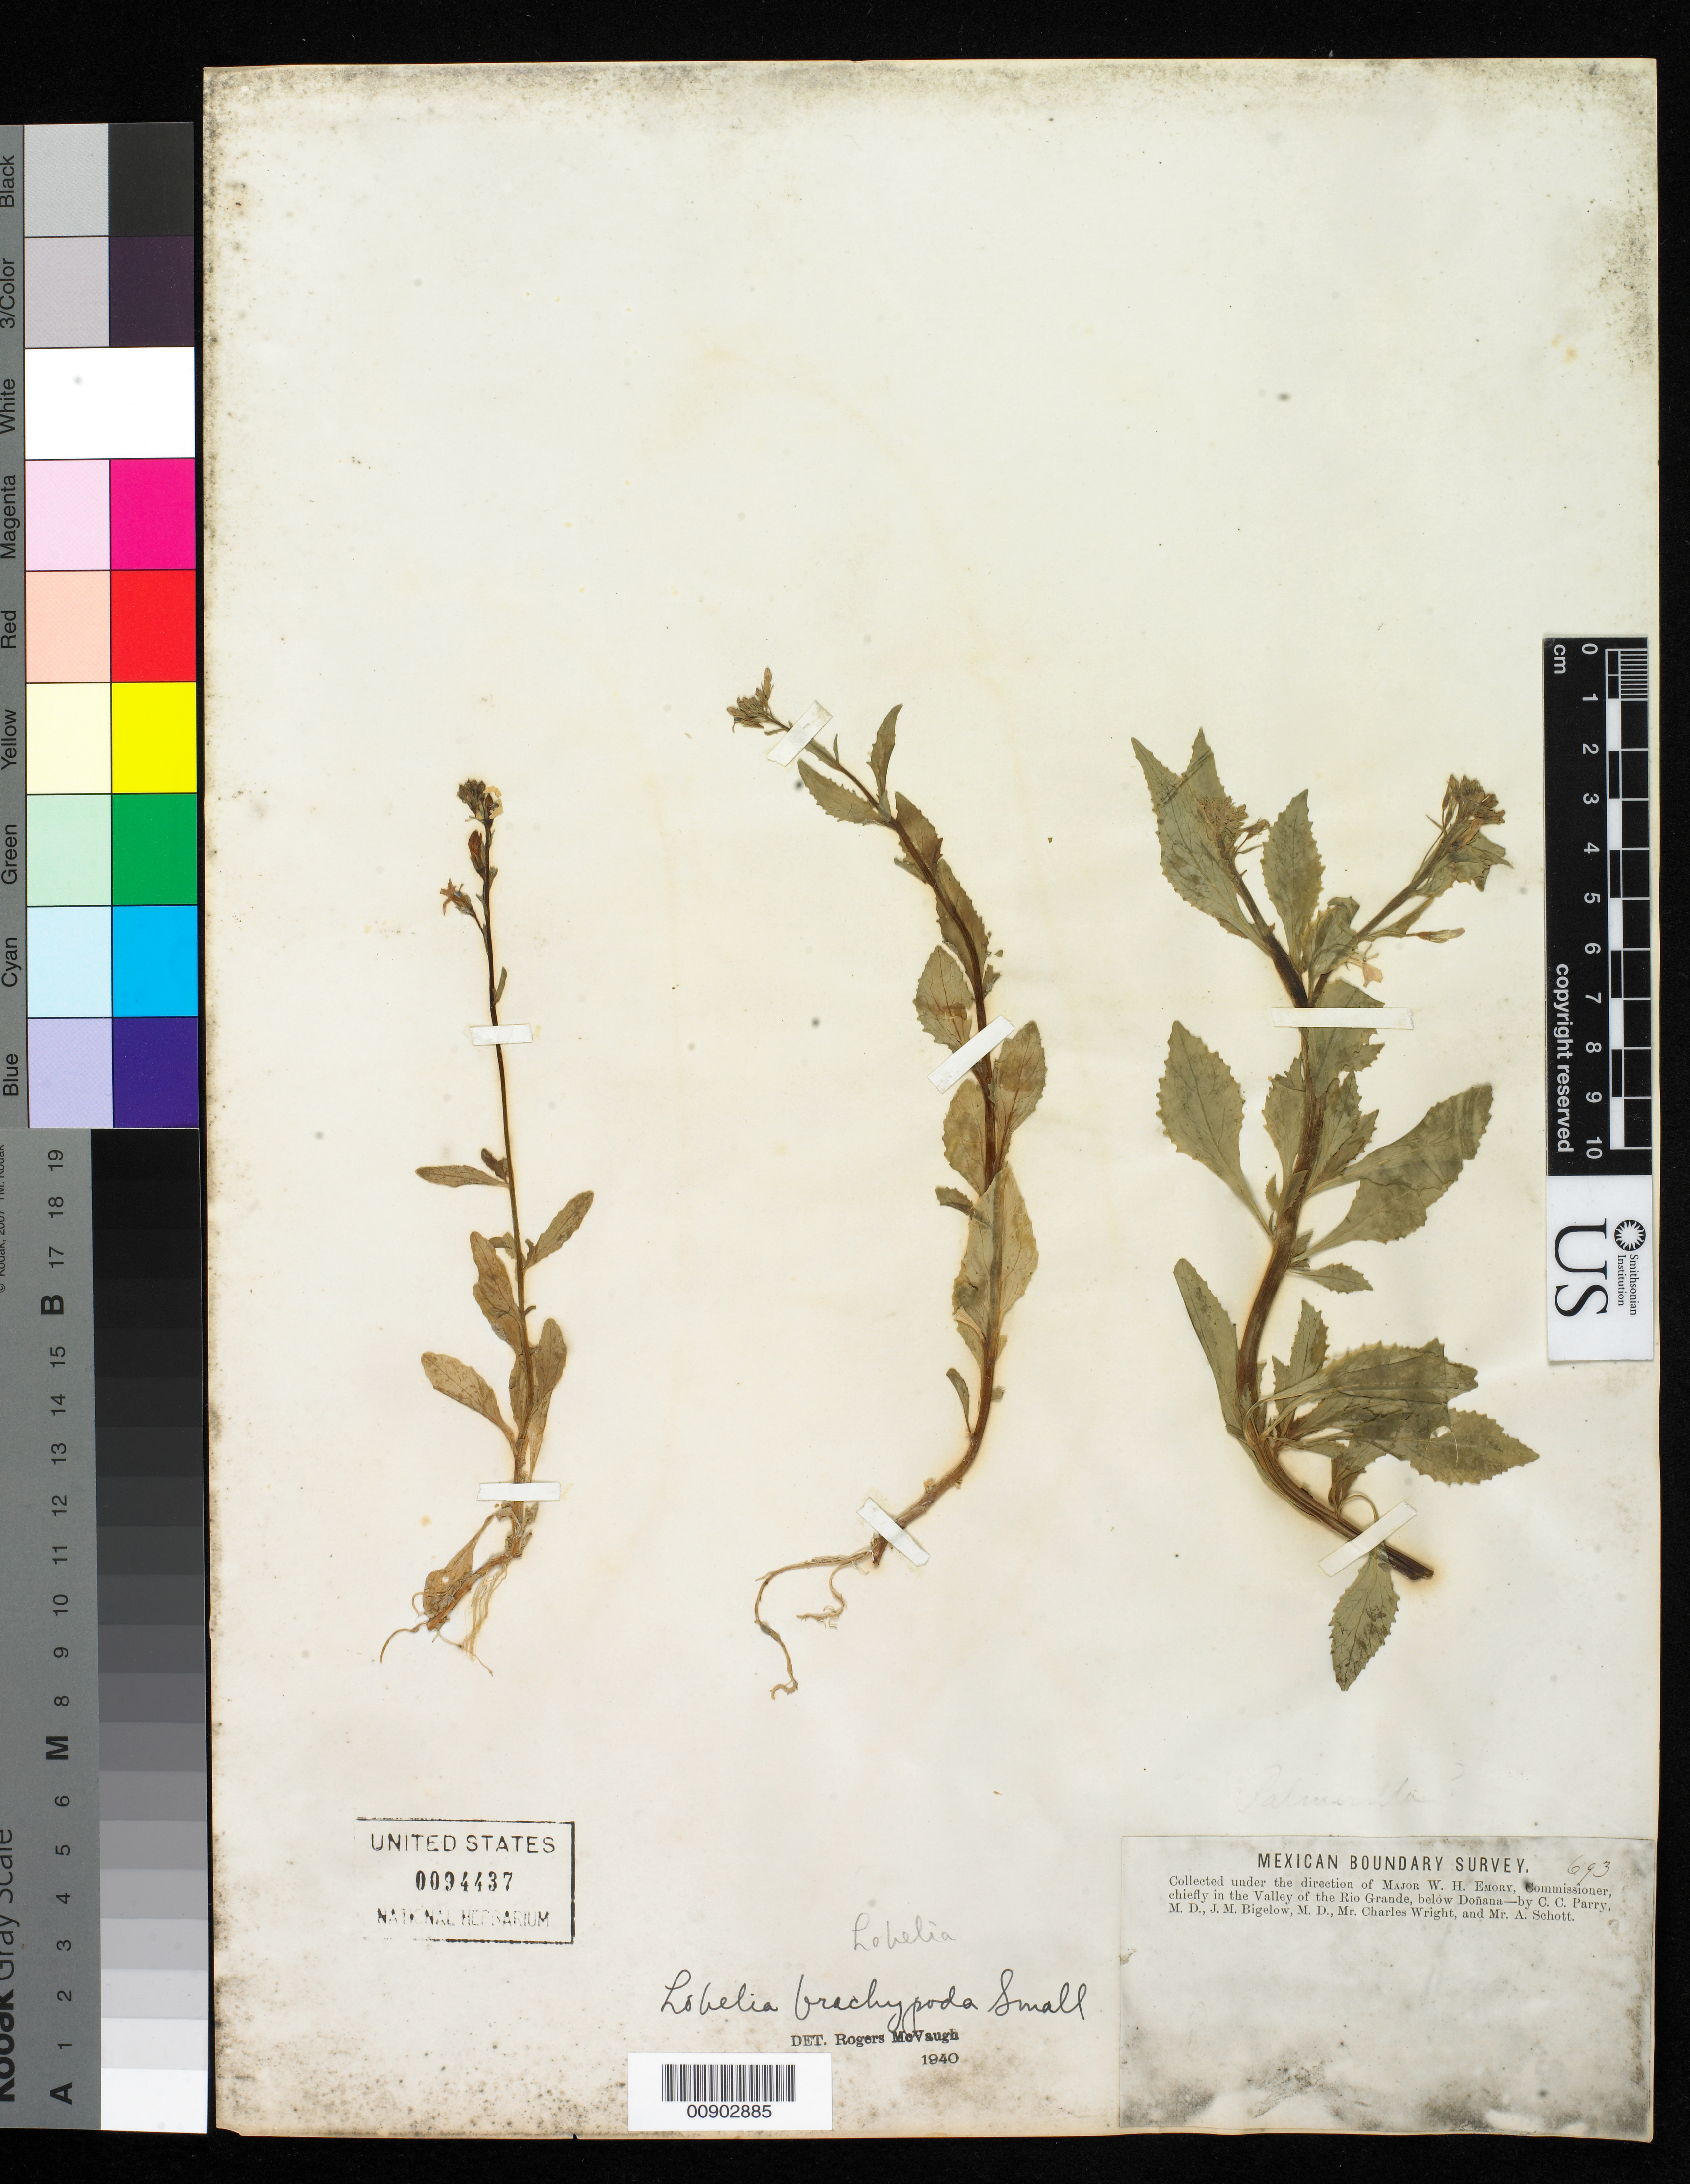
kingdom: Plantae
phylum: Tracheophyta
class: Magnoliopsida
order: Asterales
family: Campanulaceae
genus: Lobelia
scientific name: Lobelia brachypoda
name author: (A. Gray) Small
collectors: C. C. Parry, J. M. Bigelow, C. Wright & A. C. V. Schott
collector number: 693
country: United States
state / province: New Mexico / Texas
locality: Valley of the Rio Grande, below Doñana.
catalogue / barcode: US 94437